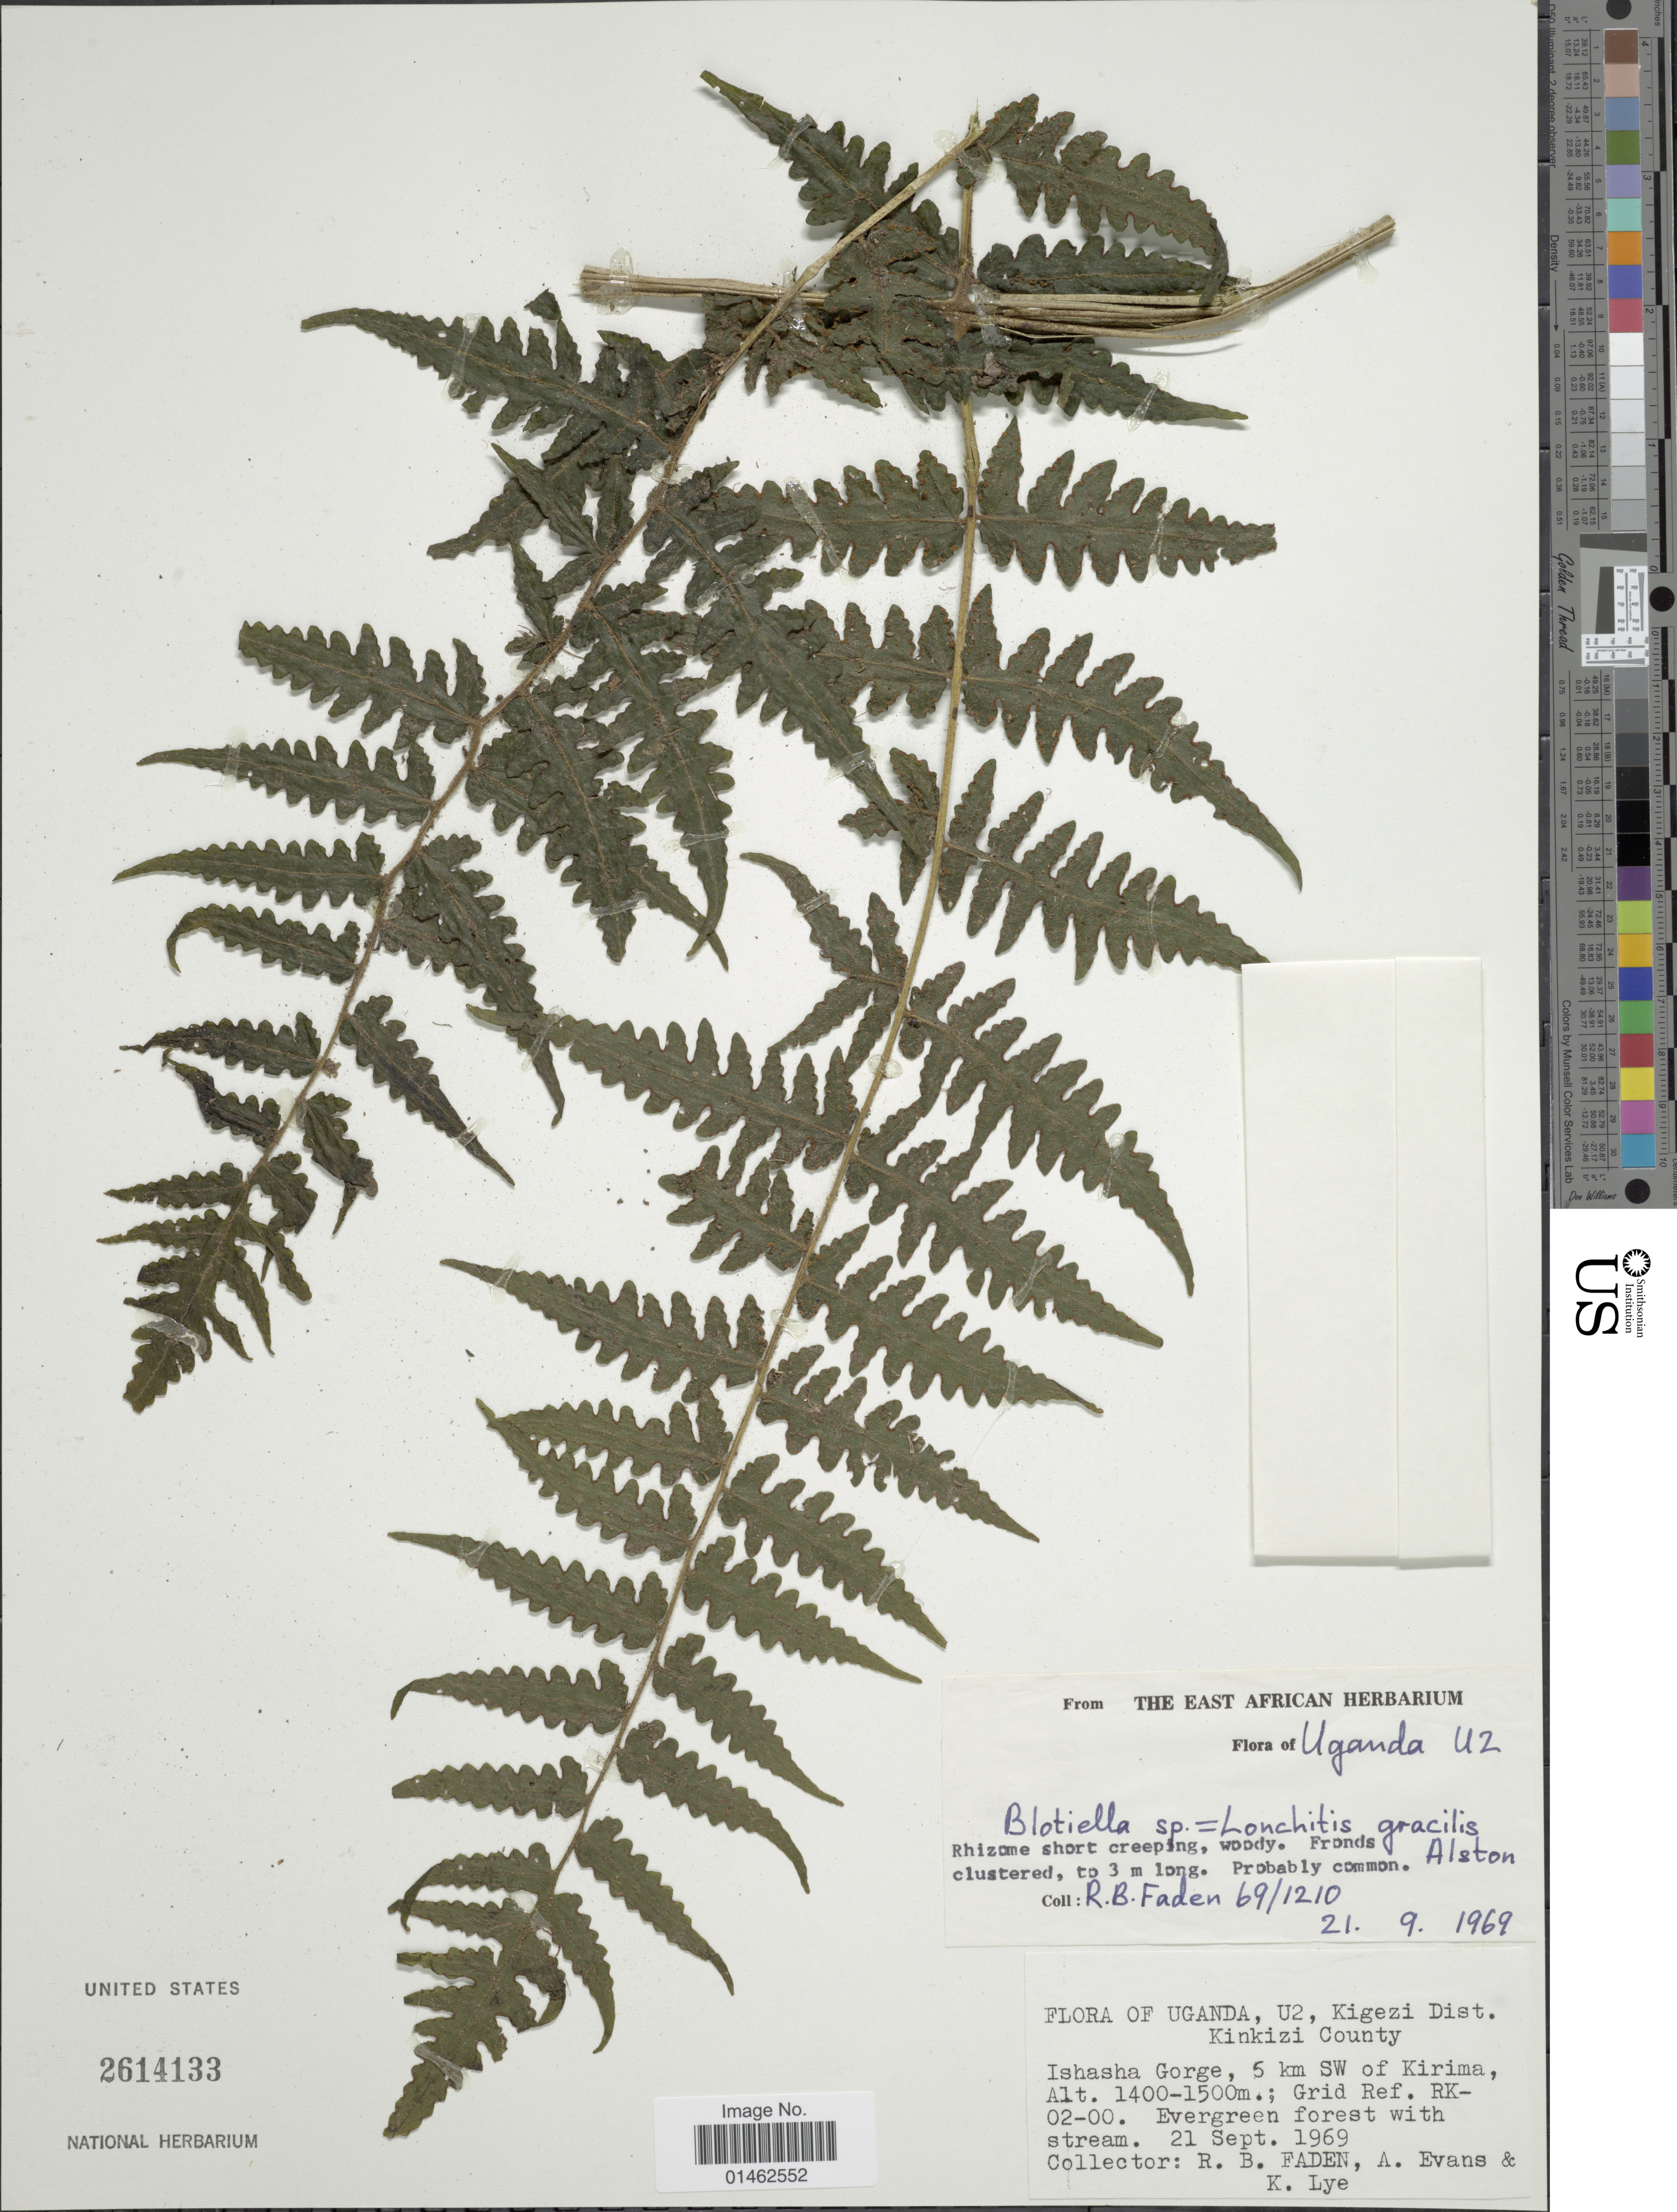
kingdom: Plantae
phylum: Tracheophyta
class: Polypodiopsida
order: Polypodiales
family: Dennstaedtiaceae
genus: Blotiella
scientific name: Blotiella javanica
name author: (Desr.) C.V. Morton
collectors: R. B. Faden, A. Evans & K. A. Lye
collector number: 69/210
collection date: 1969-09-21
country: Uganda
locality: U2, Kigezi Distr. Kinkizi County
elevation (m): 1400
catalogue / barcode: US 2614133